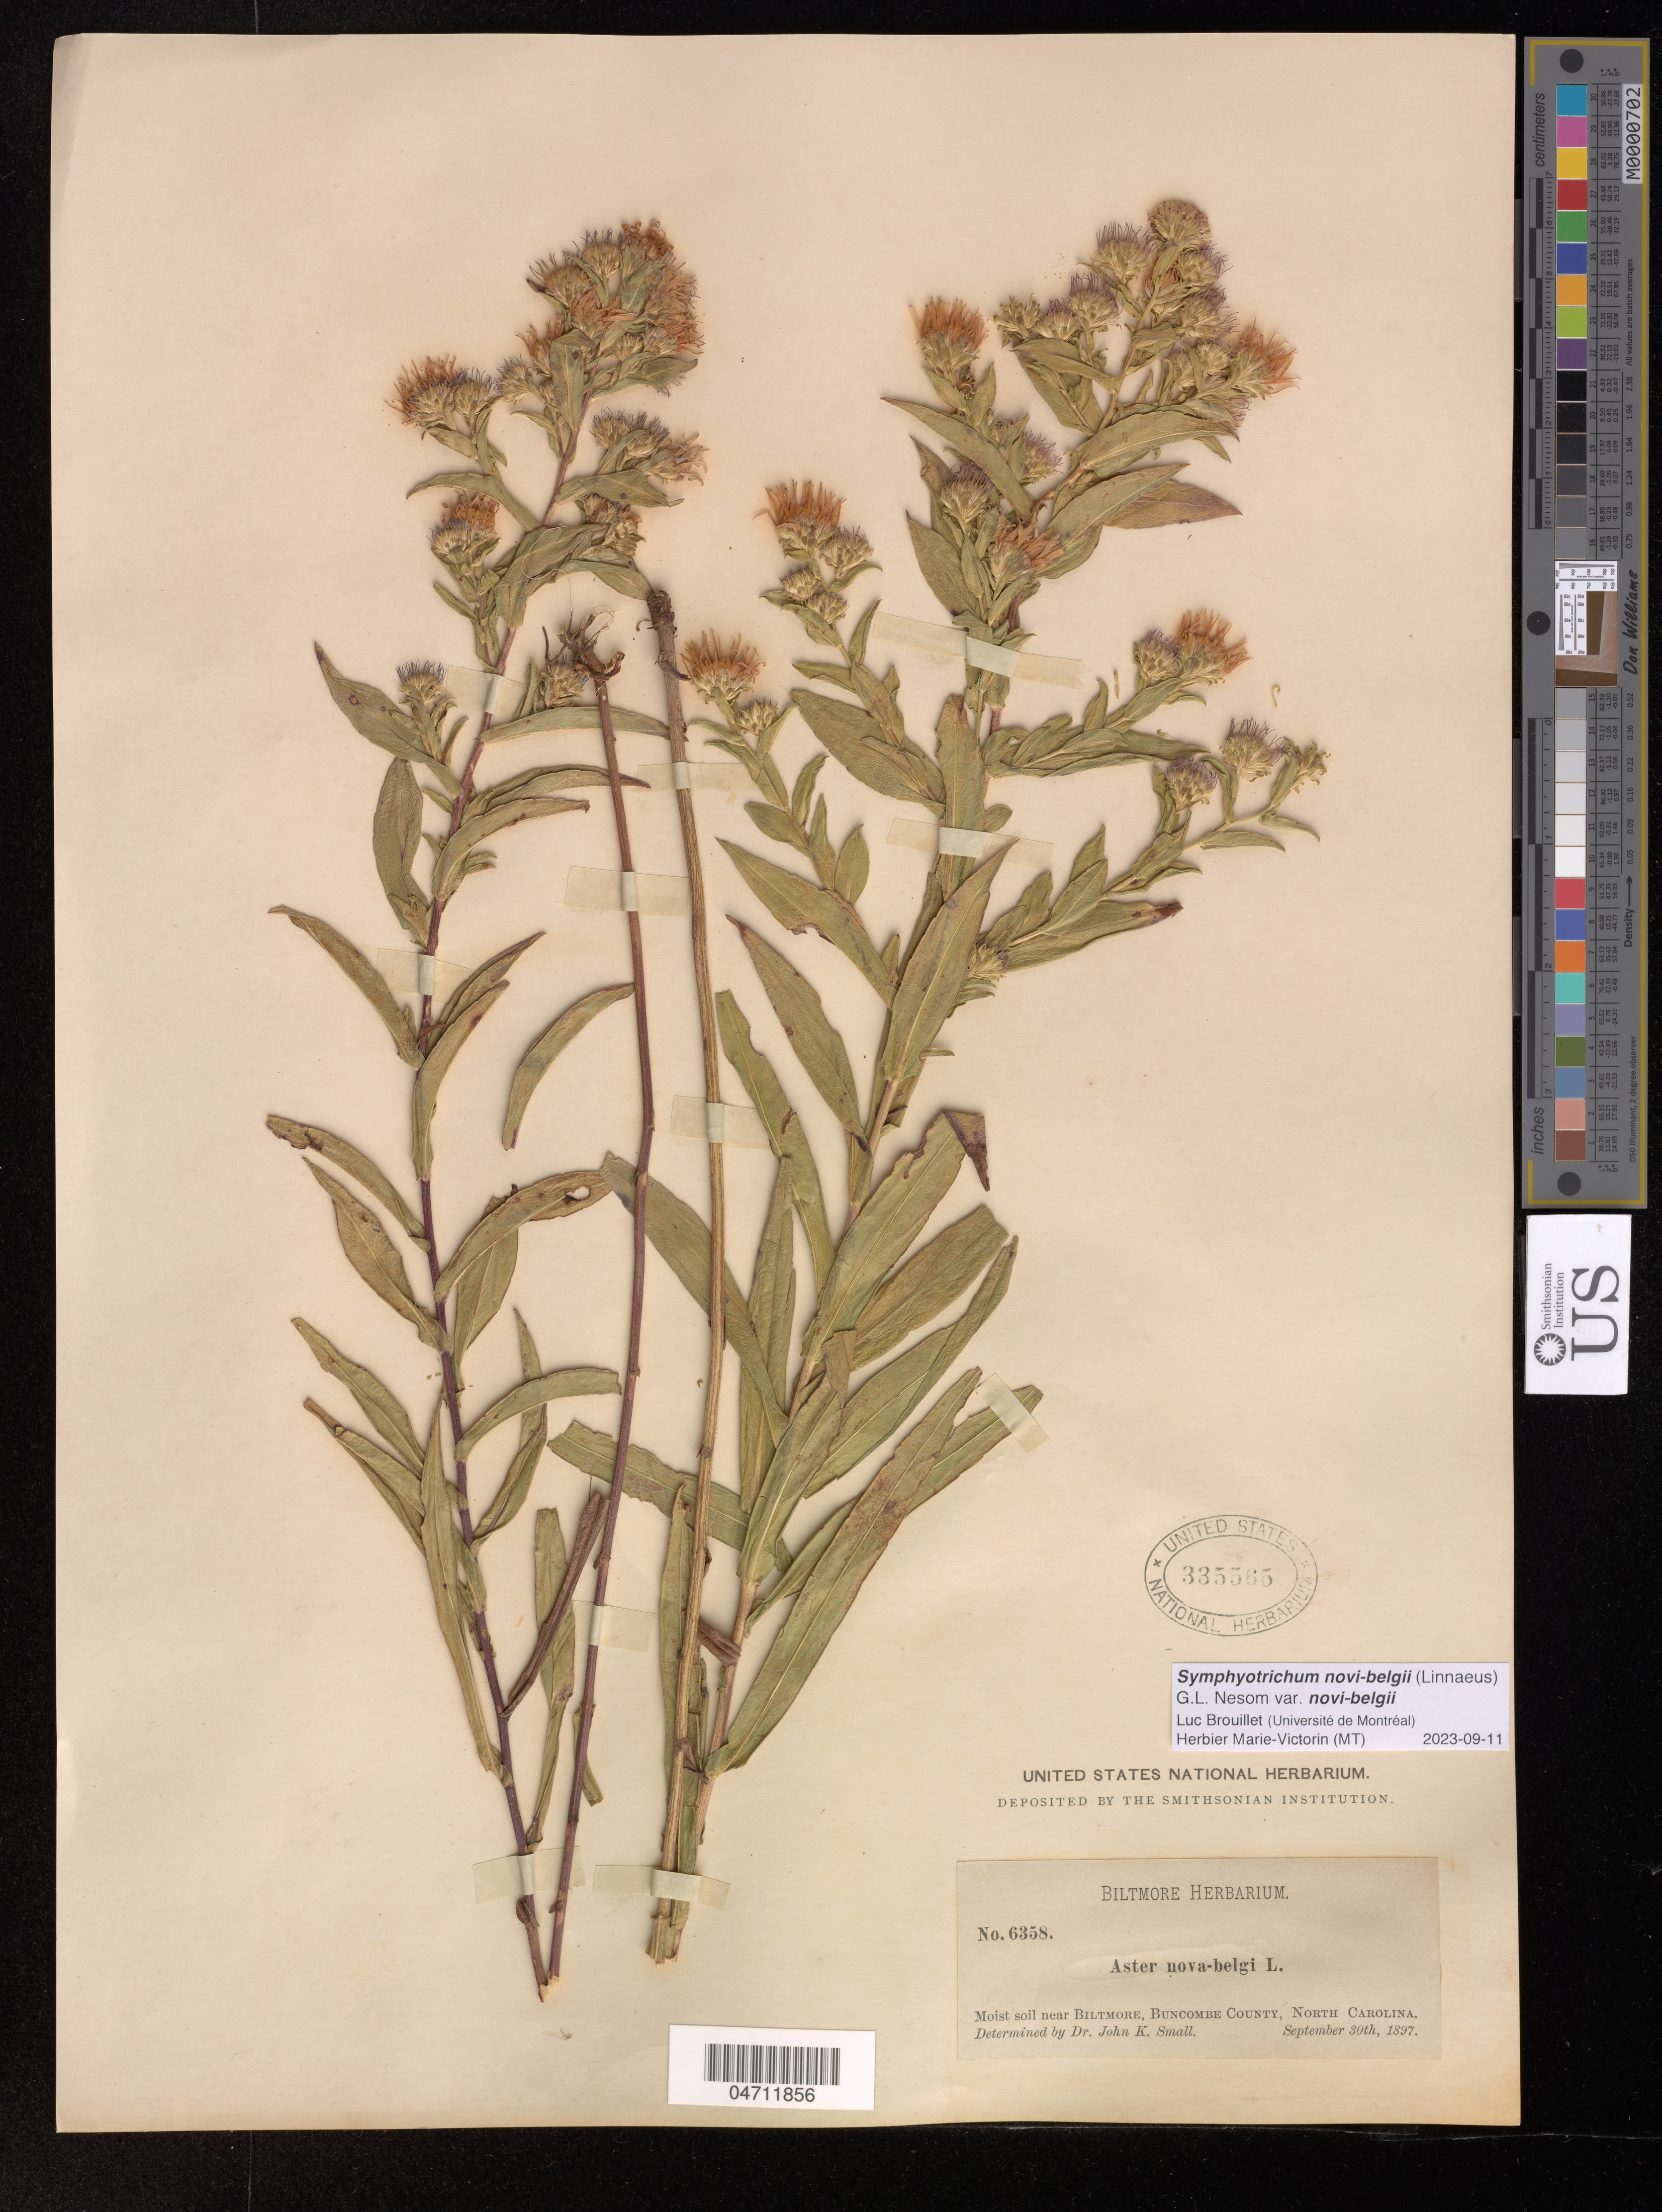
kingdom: Plantae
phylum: Tracheophyta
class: Magnoliopsida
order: Asterales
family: Asteraceae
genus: Symphyotrichum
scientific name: Symphyotrichum novi-belgii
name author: (L.) G.L. Nesom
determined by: Brouillet, Luc, (MT), Universite de Montreal (CANADA)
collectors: ex herb. Biltmore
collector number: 6358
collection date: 1897-09-30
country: United States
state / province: North Carolina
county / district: Buncombe County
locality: Biltmore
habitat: Moist soil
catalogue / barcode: US 335565